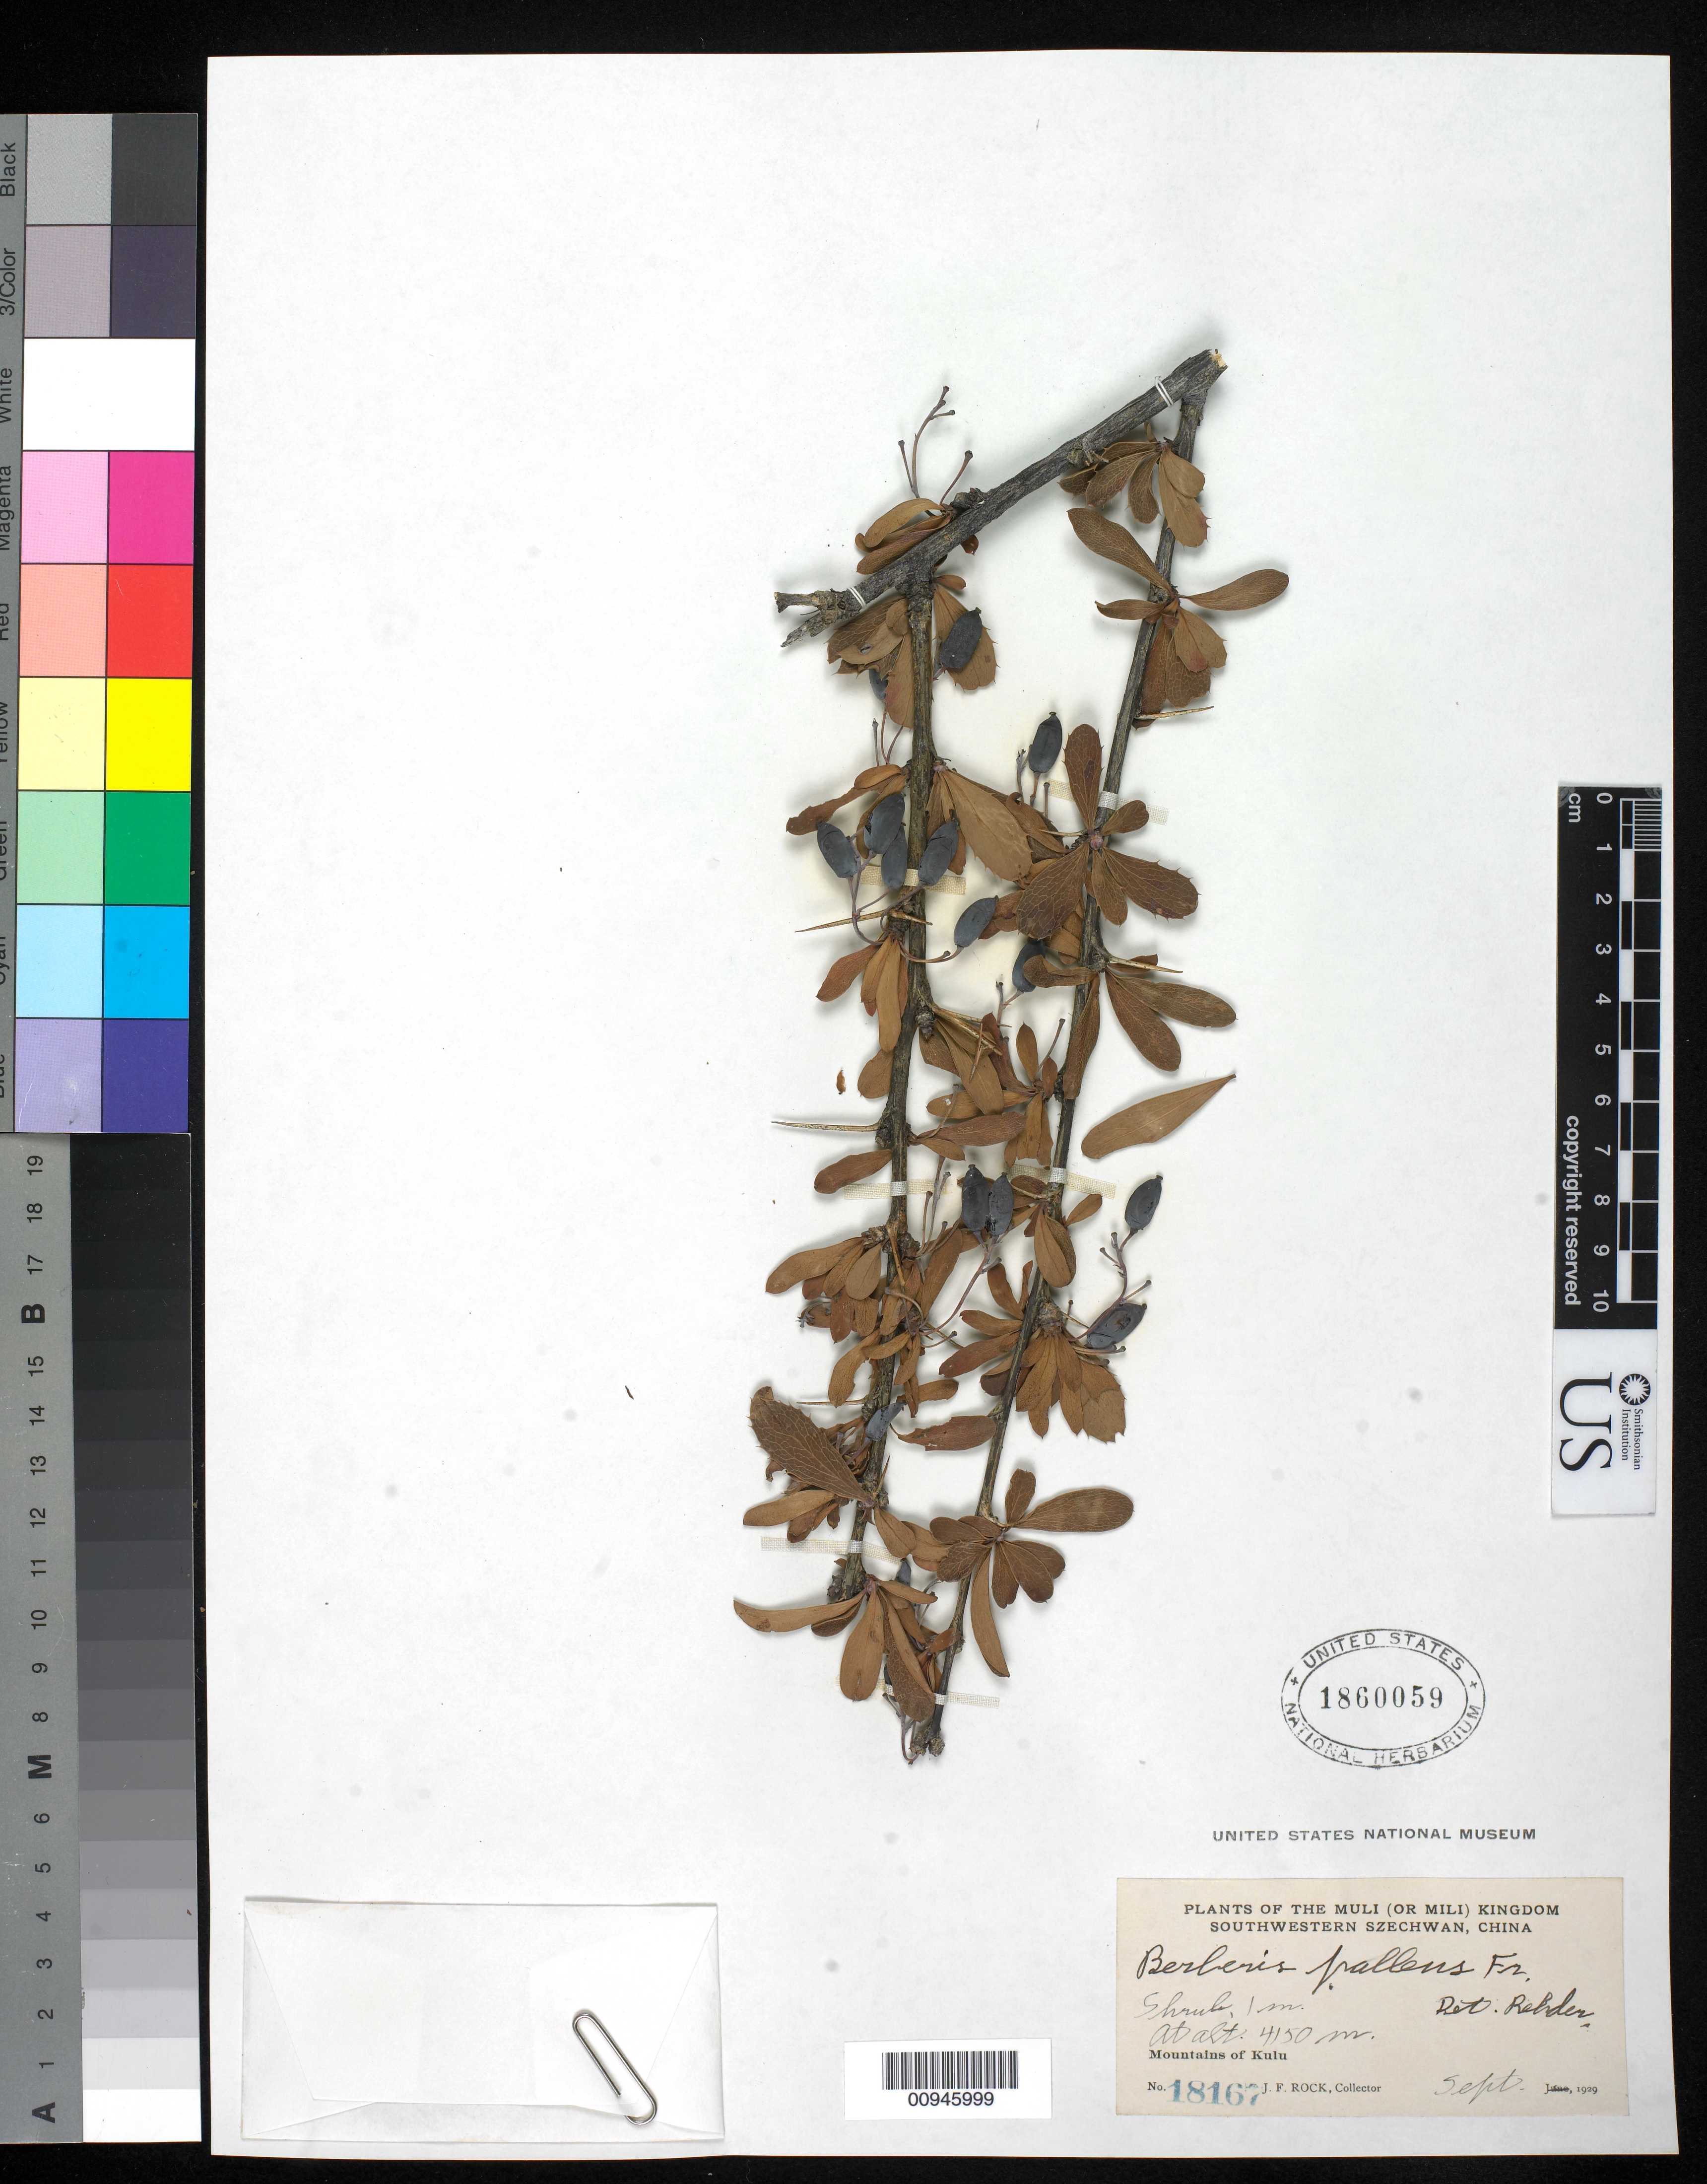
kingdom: Plantae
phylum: Tracheophyta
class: Magnoliopsida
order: Ranunculales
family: Berberidaceae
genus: Berberis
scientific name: Berberis pallens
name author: Franch.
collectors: J. F. Rock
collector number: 18167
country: China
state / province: Sichuan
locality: Mountains of Kulu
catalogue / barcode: US 1860059